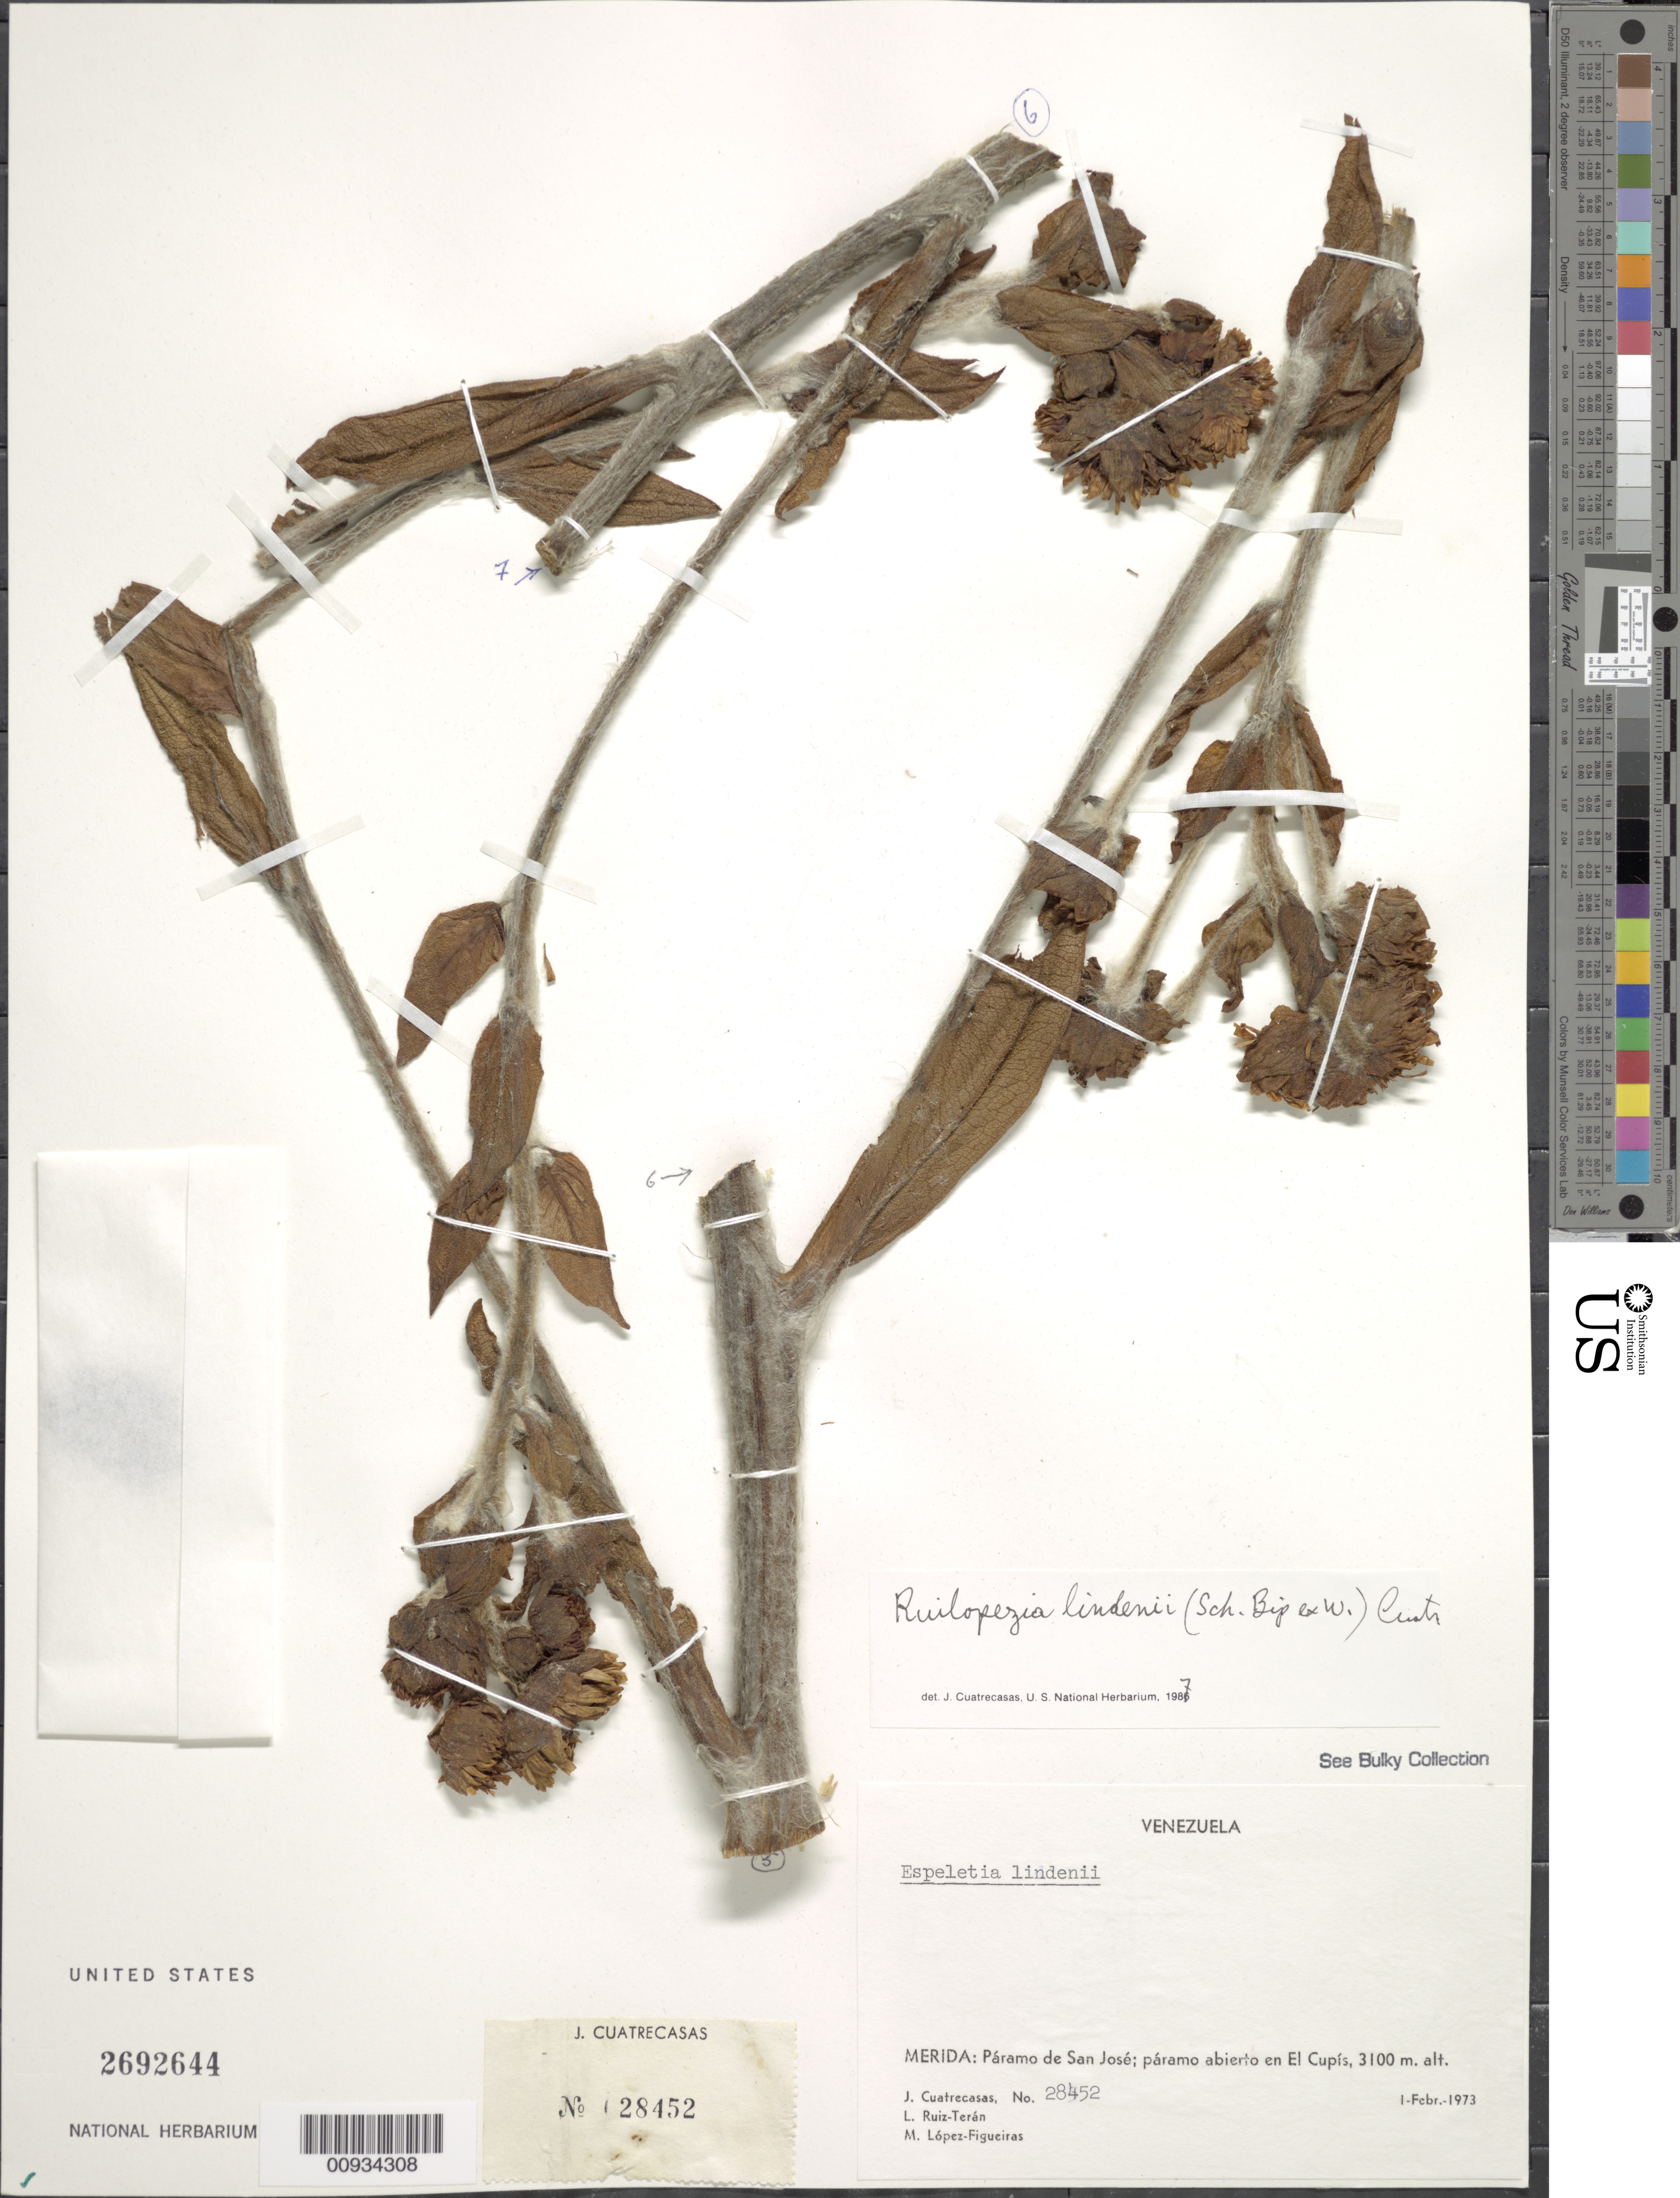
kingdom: Plantae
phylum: Tracheophyta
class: Magnoliopsida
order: Asterales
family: Asteraceae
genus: Ruilopezia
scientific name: Ruilopezia lindenii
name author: (Sch. Bip. ex Wedd.) Cuatrec.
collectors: J. Cuatrecasas, L. E. Ruíz-Terán & M. López Figueiras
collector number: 28452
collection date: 1973-02-01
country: Venezuela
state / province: Mérida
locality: Paramo de San Jose, paramo abierto en El Cupis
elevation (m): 3100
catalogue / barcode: US 2692644